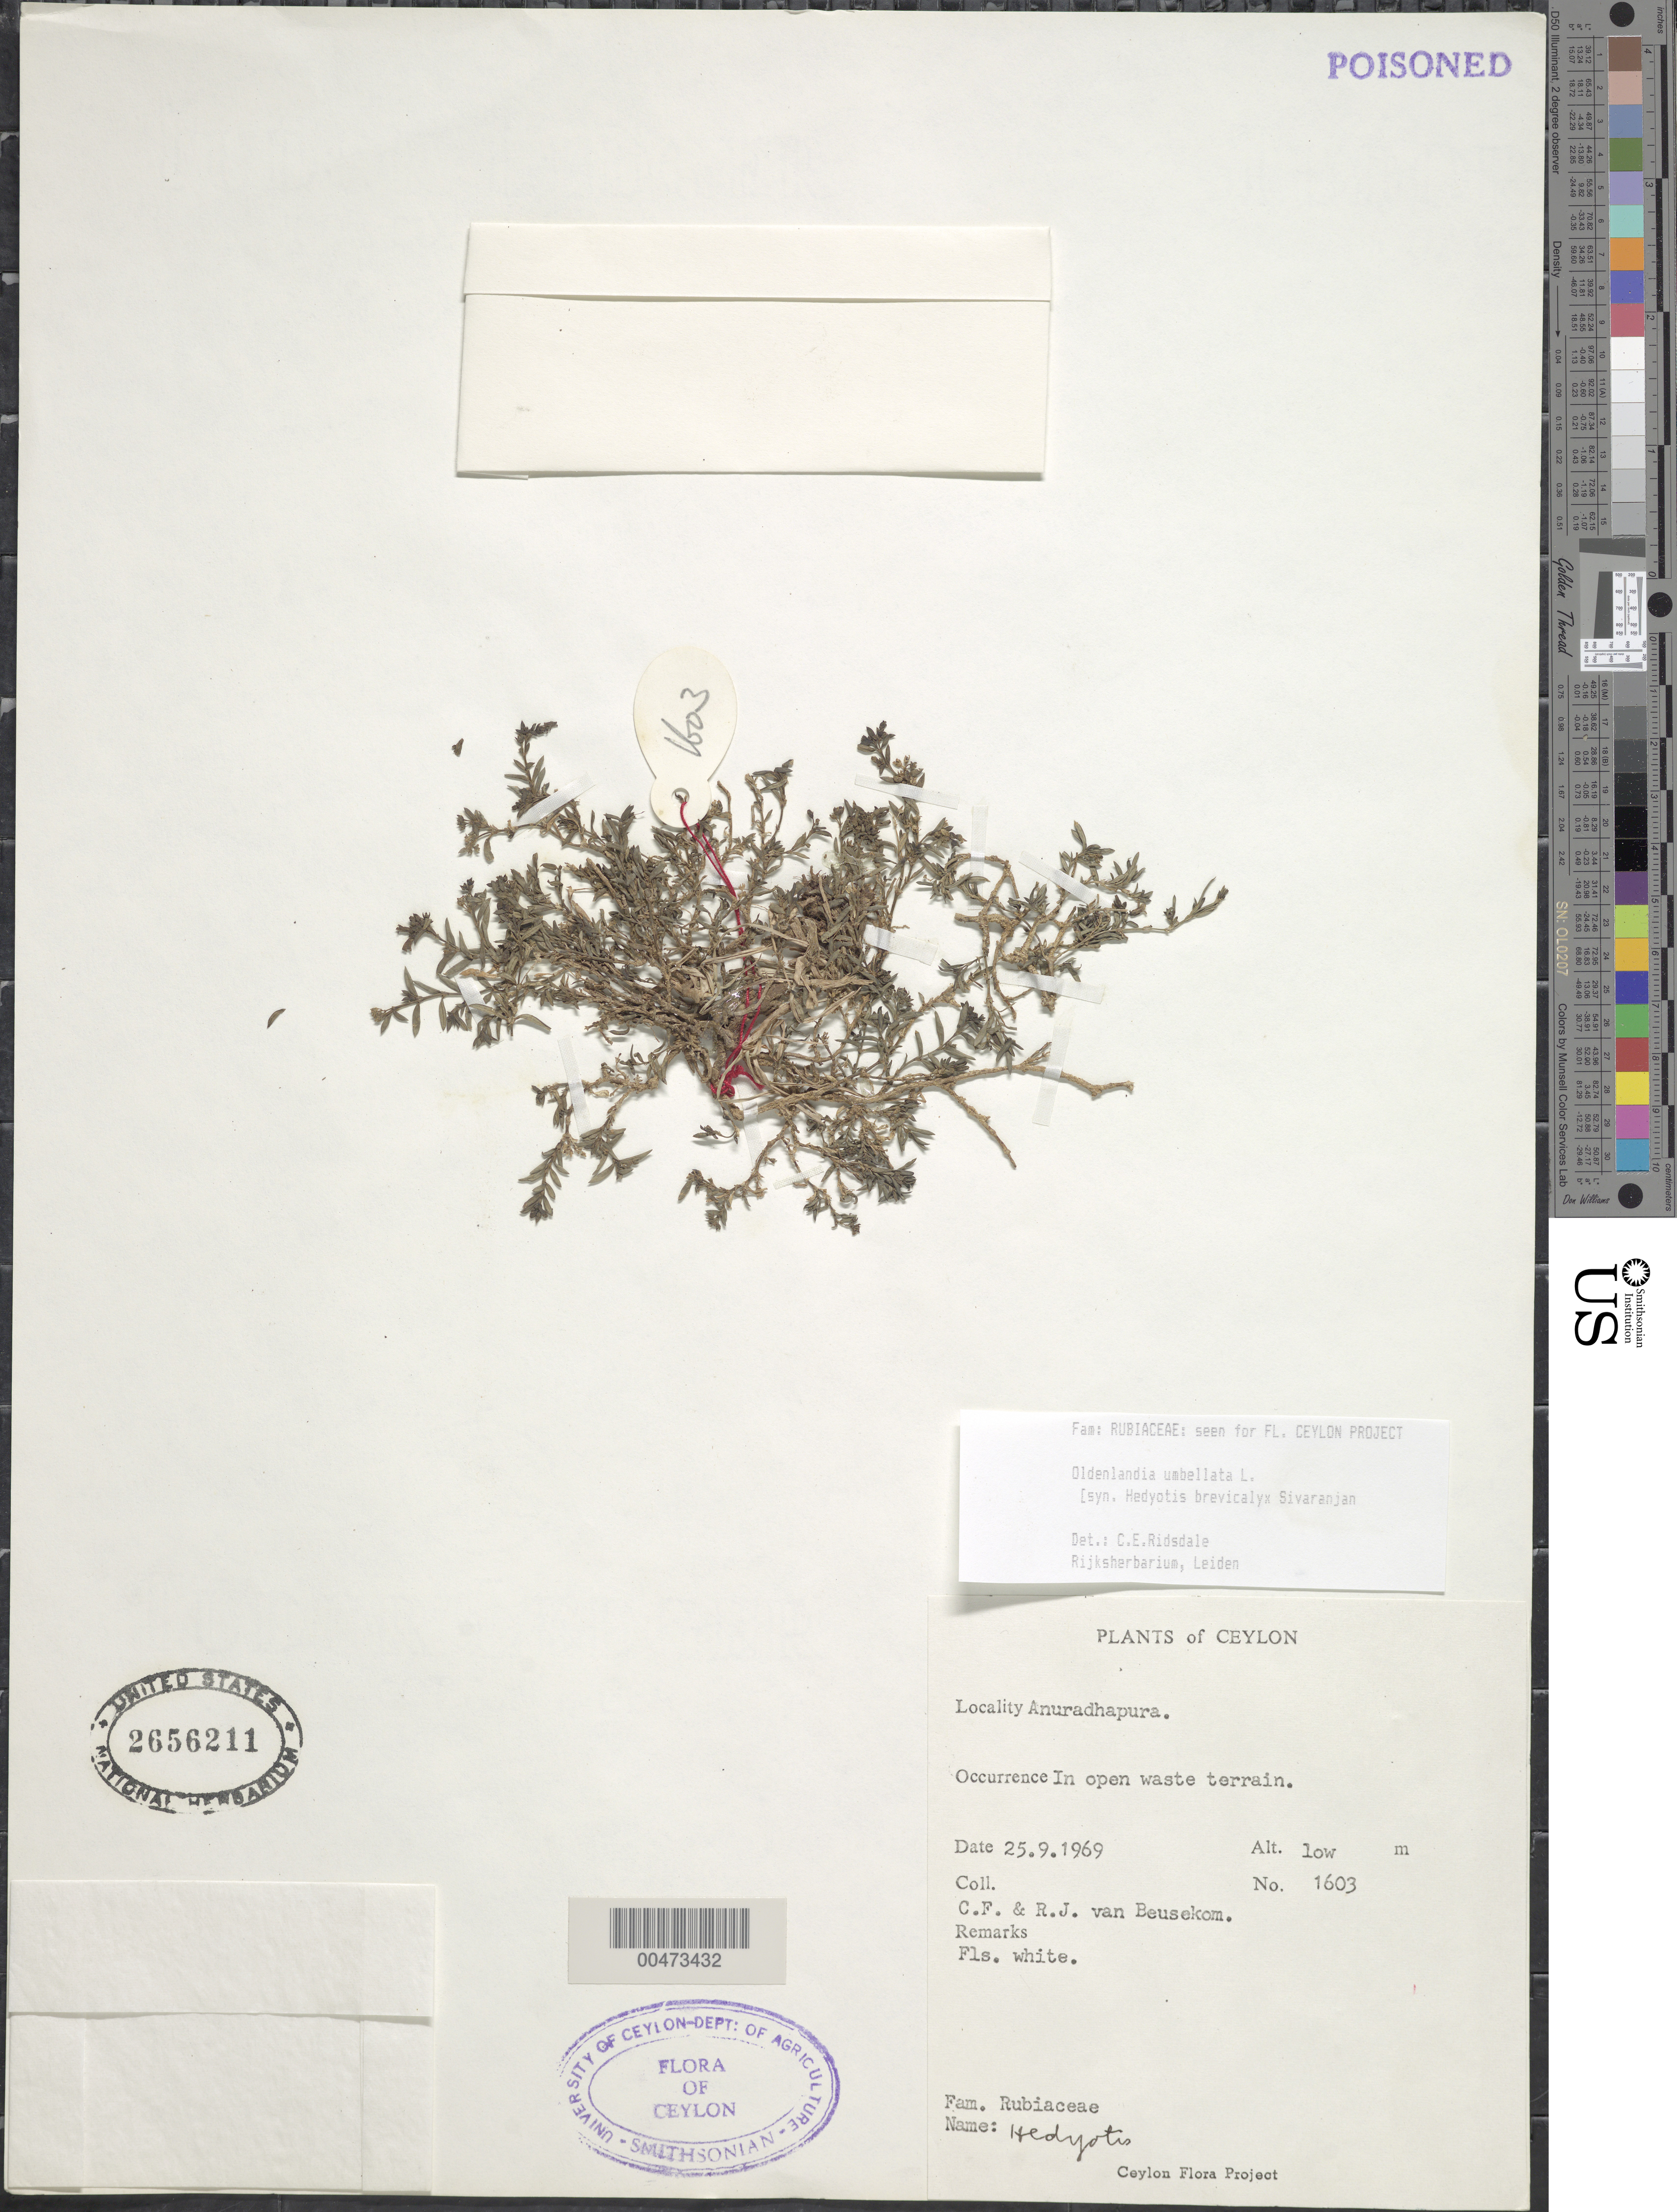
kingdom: Plantae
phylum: Tracheophyta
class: Magnoliopsida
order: Gentianales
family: Rubiaceae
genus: Oldenlandia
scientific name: Oldenlandia umbellata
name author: L.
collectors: C. F. Beusekom & R. Beusekom-Osinga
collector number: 1603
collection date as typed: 25 Sep 1969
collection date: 1969-09-25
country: Sri Lanka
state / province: North Central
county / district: Anuradhapura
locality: Anuradhapura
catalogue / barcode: US 2656211